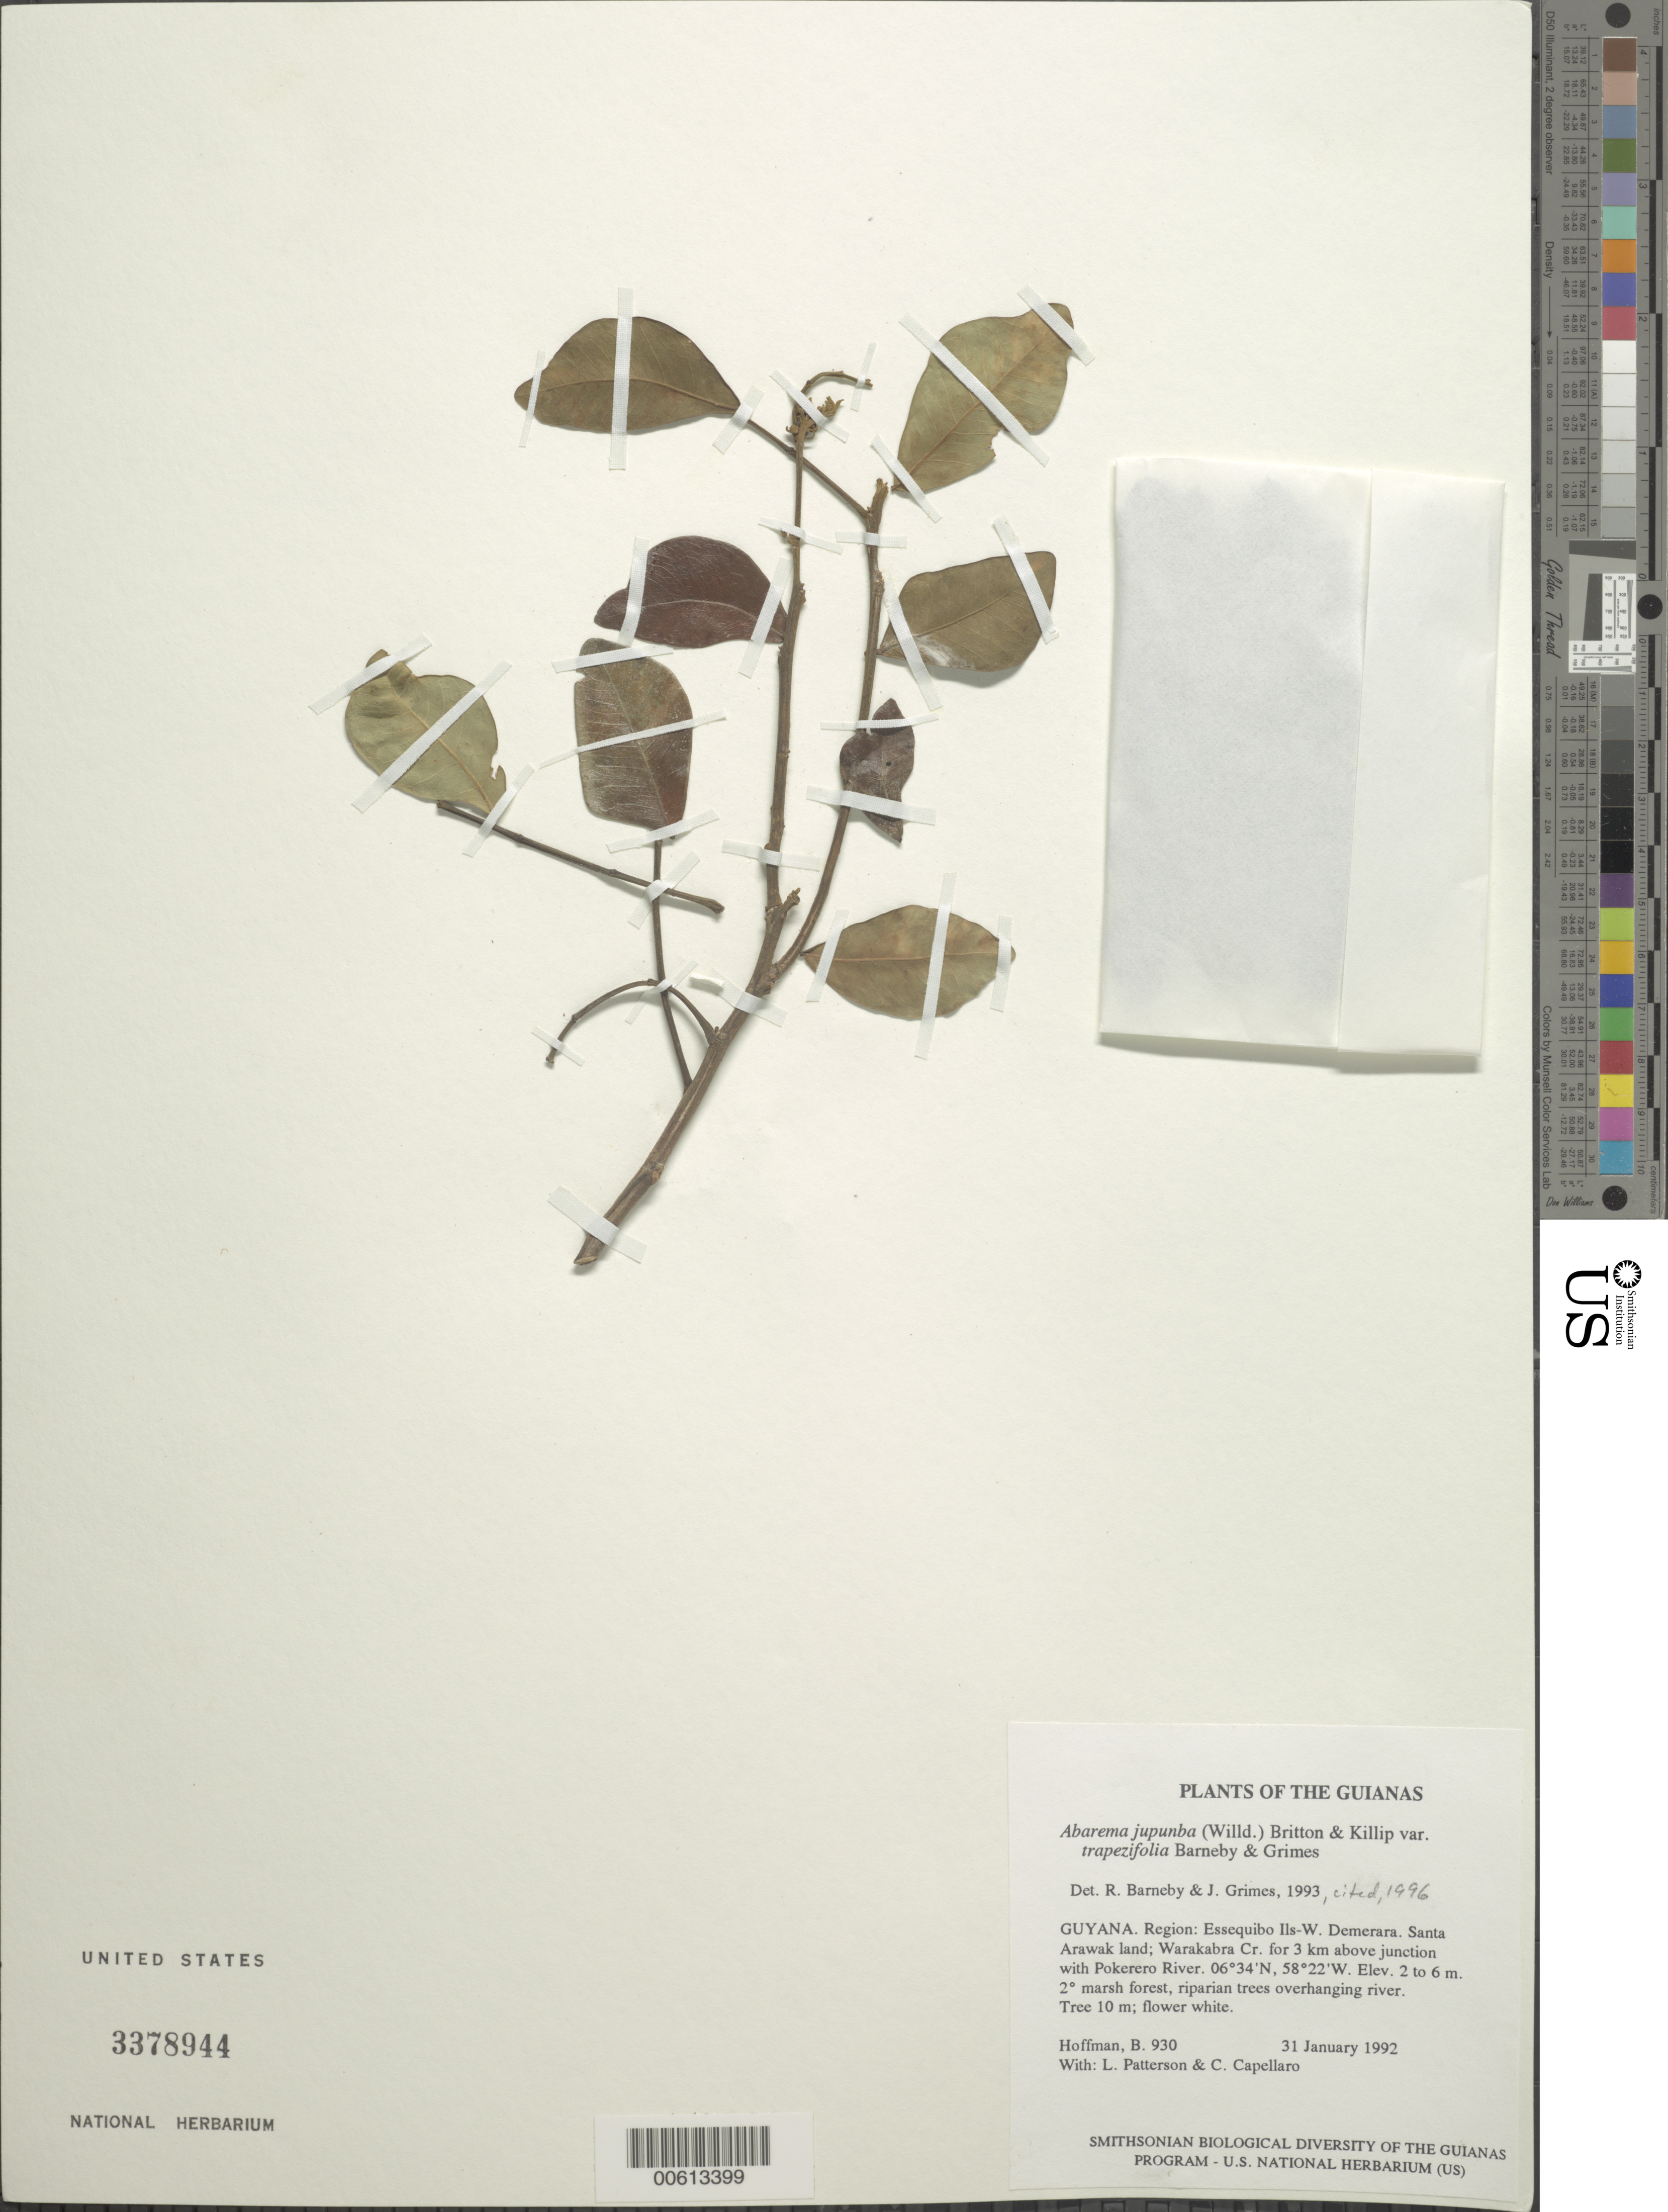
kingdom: Plantae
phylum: Tracheophyta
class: Magnoliopsida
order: Fabales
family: Fabaceae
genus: Jupunba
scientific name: Jupunba trapezifolia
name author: (Vahl) Moldenke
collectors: B. Hoffman, L. Patterson & C. Capellaro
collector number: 930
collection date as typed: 31 January 1992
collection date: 1992-01-31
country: Guyana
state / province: Essequibo Isl-W. Demerara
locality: Santa Arawak land; Warakabra Creek for 3 km above junction with Pokerero River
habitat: Secondary marsh forest, riparian trees overhanging river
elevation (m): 2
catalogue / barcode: US 3378944